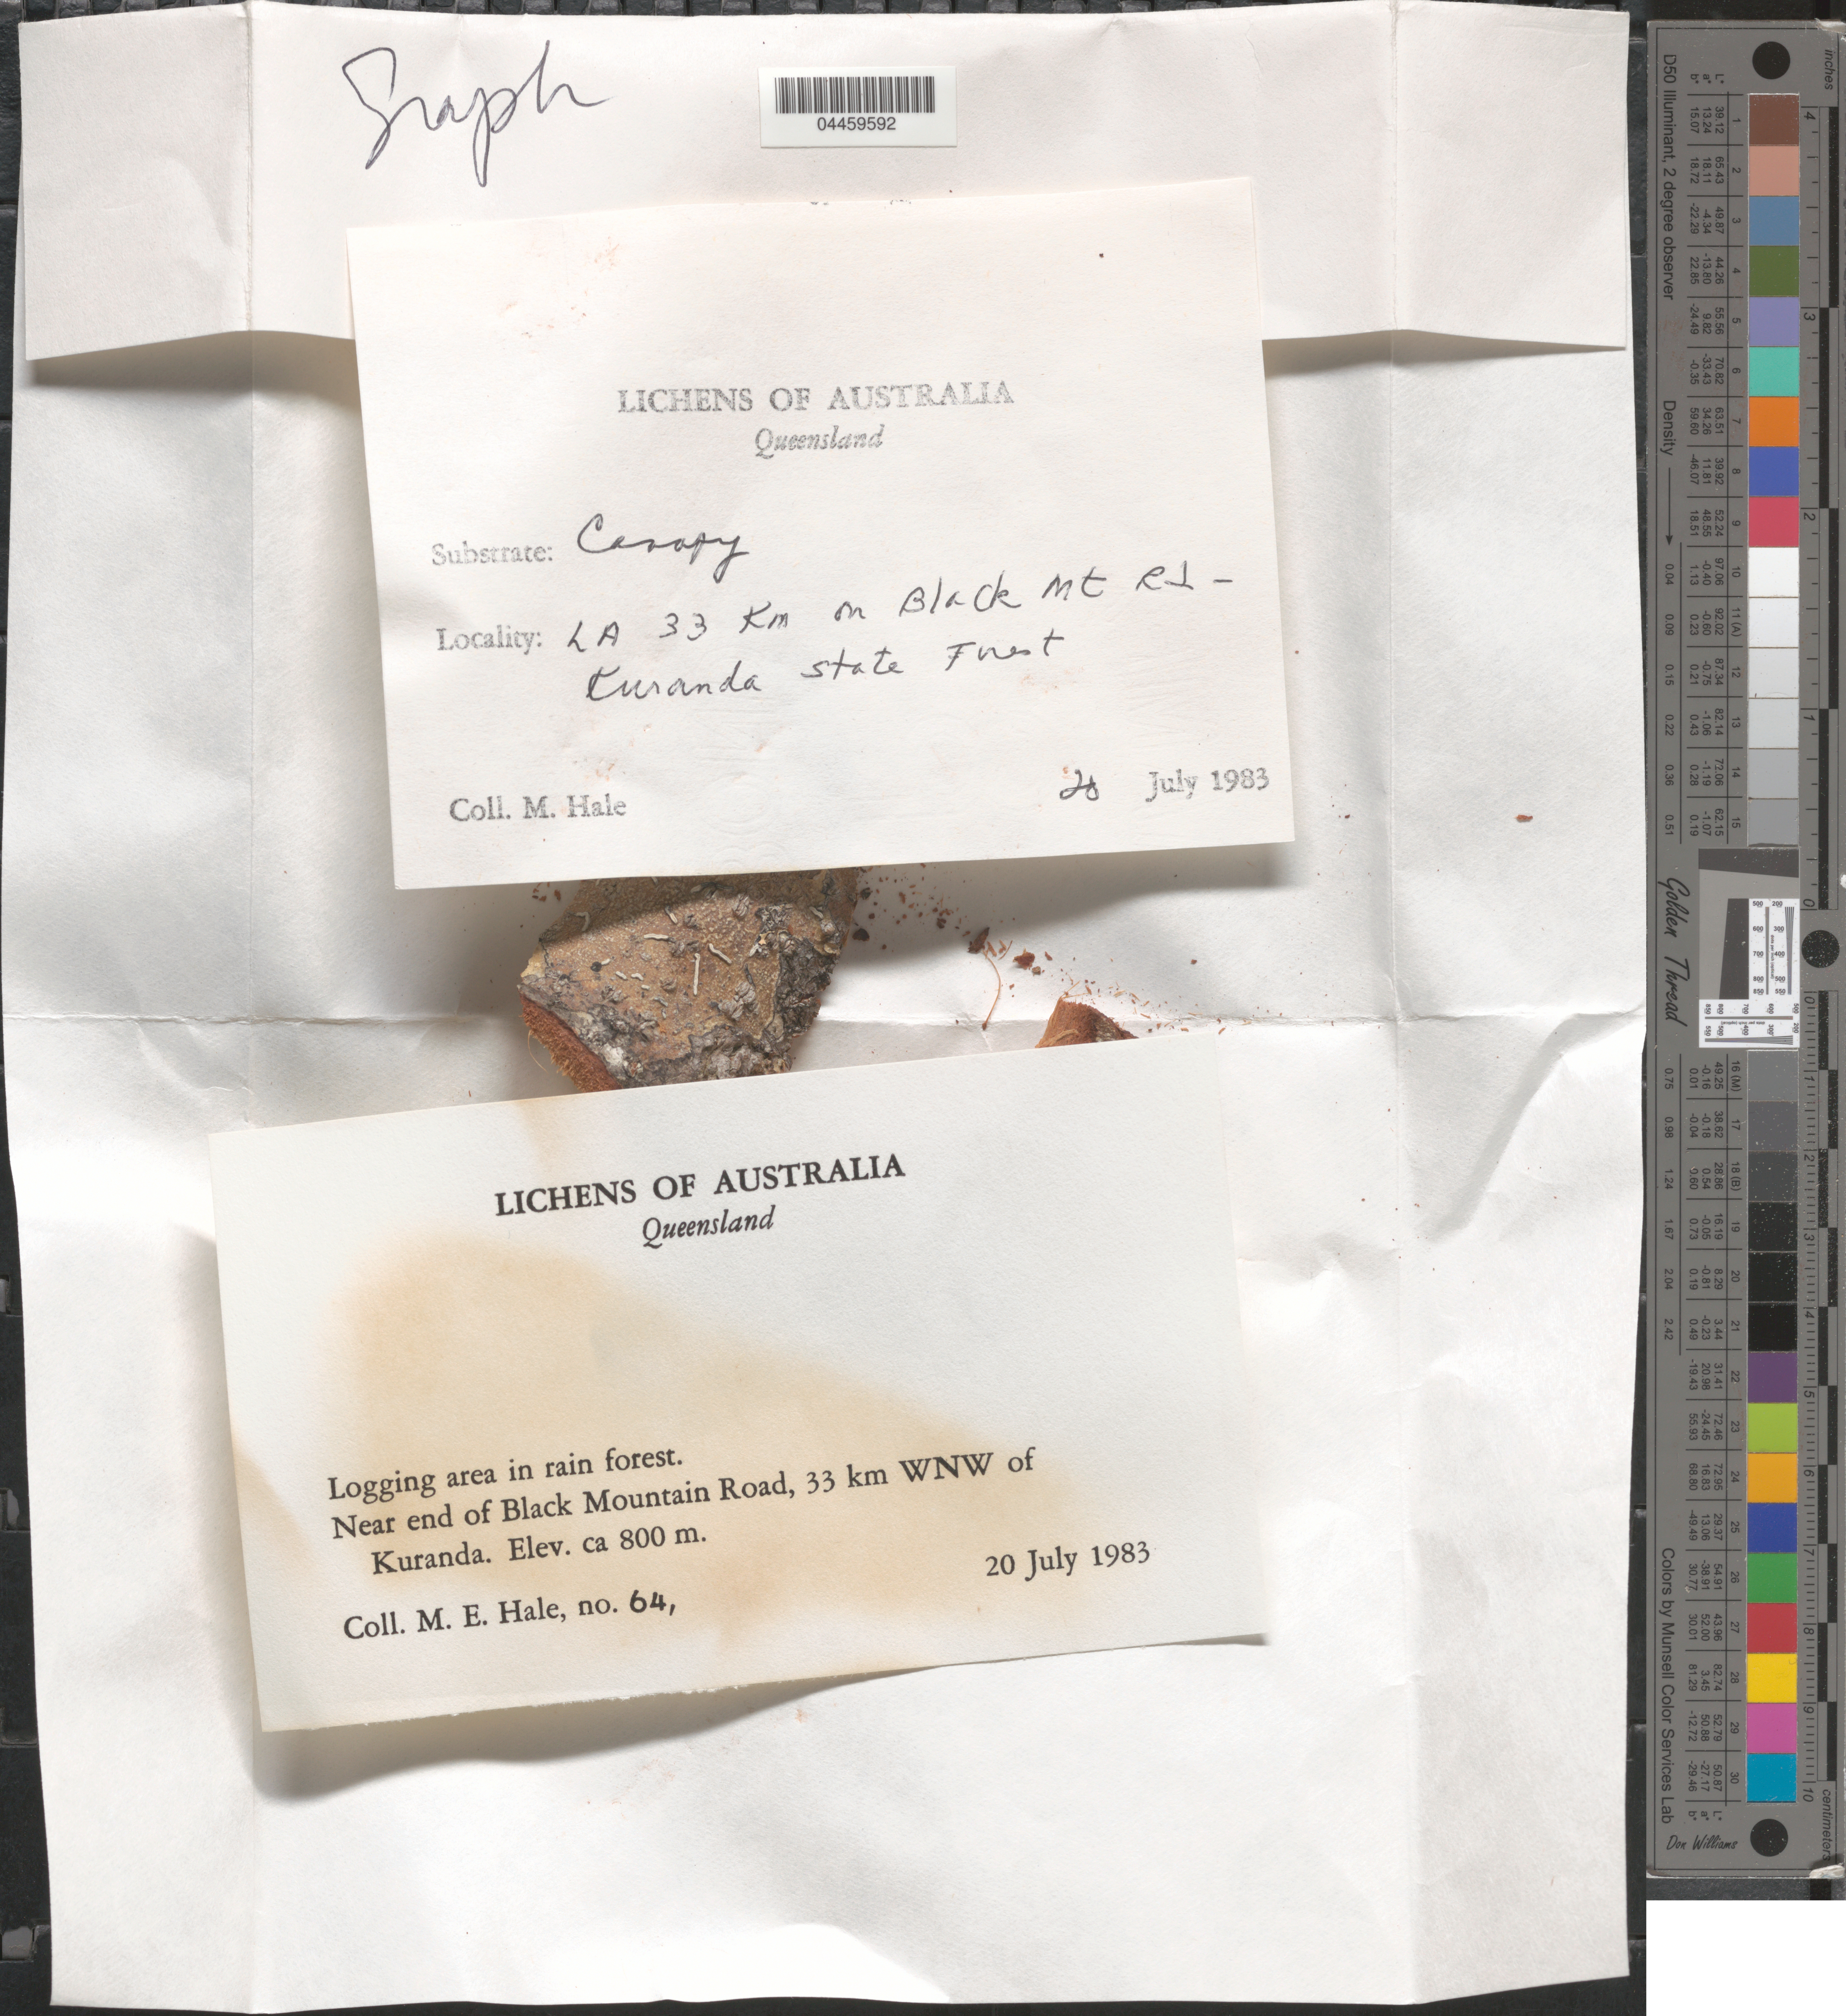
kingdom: Fungi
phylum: Ascomycota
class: Lecanoromycetes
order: Ostropales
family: Graphidaceae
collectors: M. Hale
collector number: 64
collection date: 1983-07-20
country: Australia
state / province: Queensland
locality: Near end of Black Mountain Road, 33 km WNW of Kuranda.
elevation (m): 800